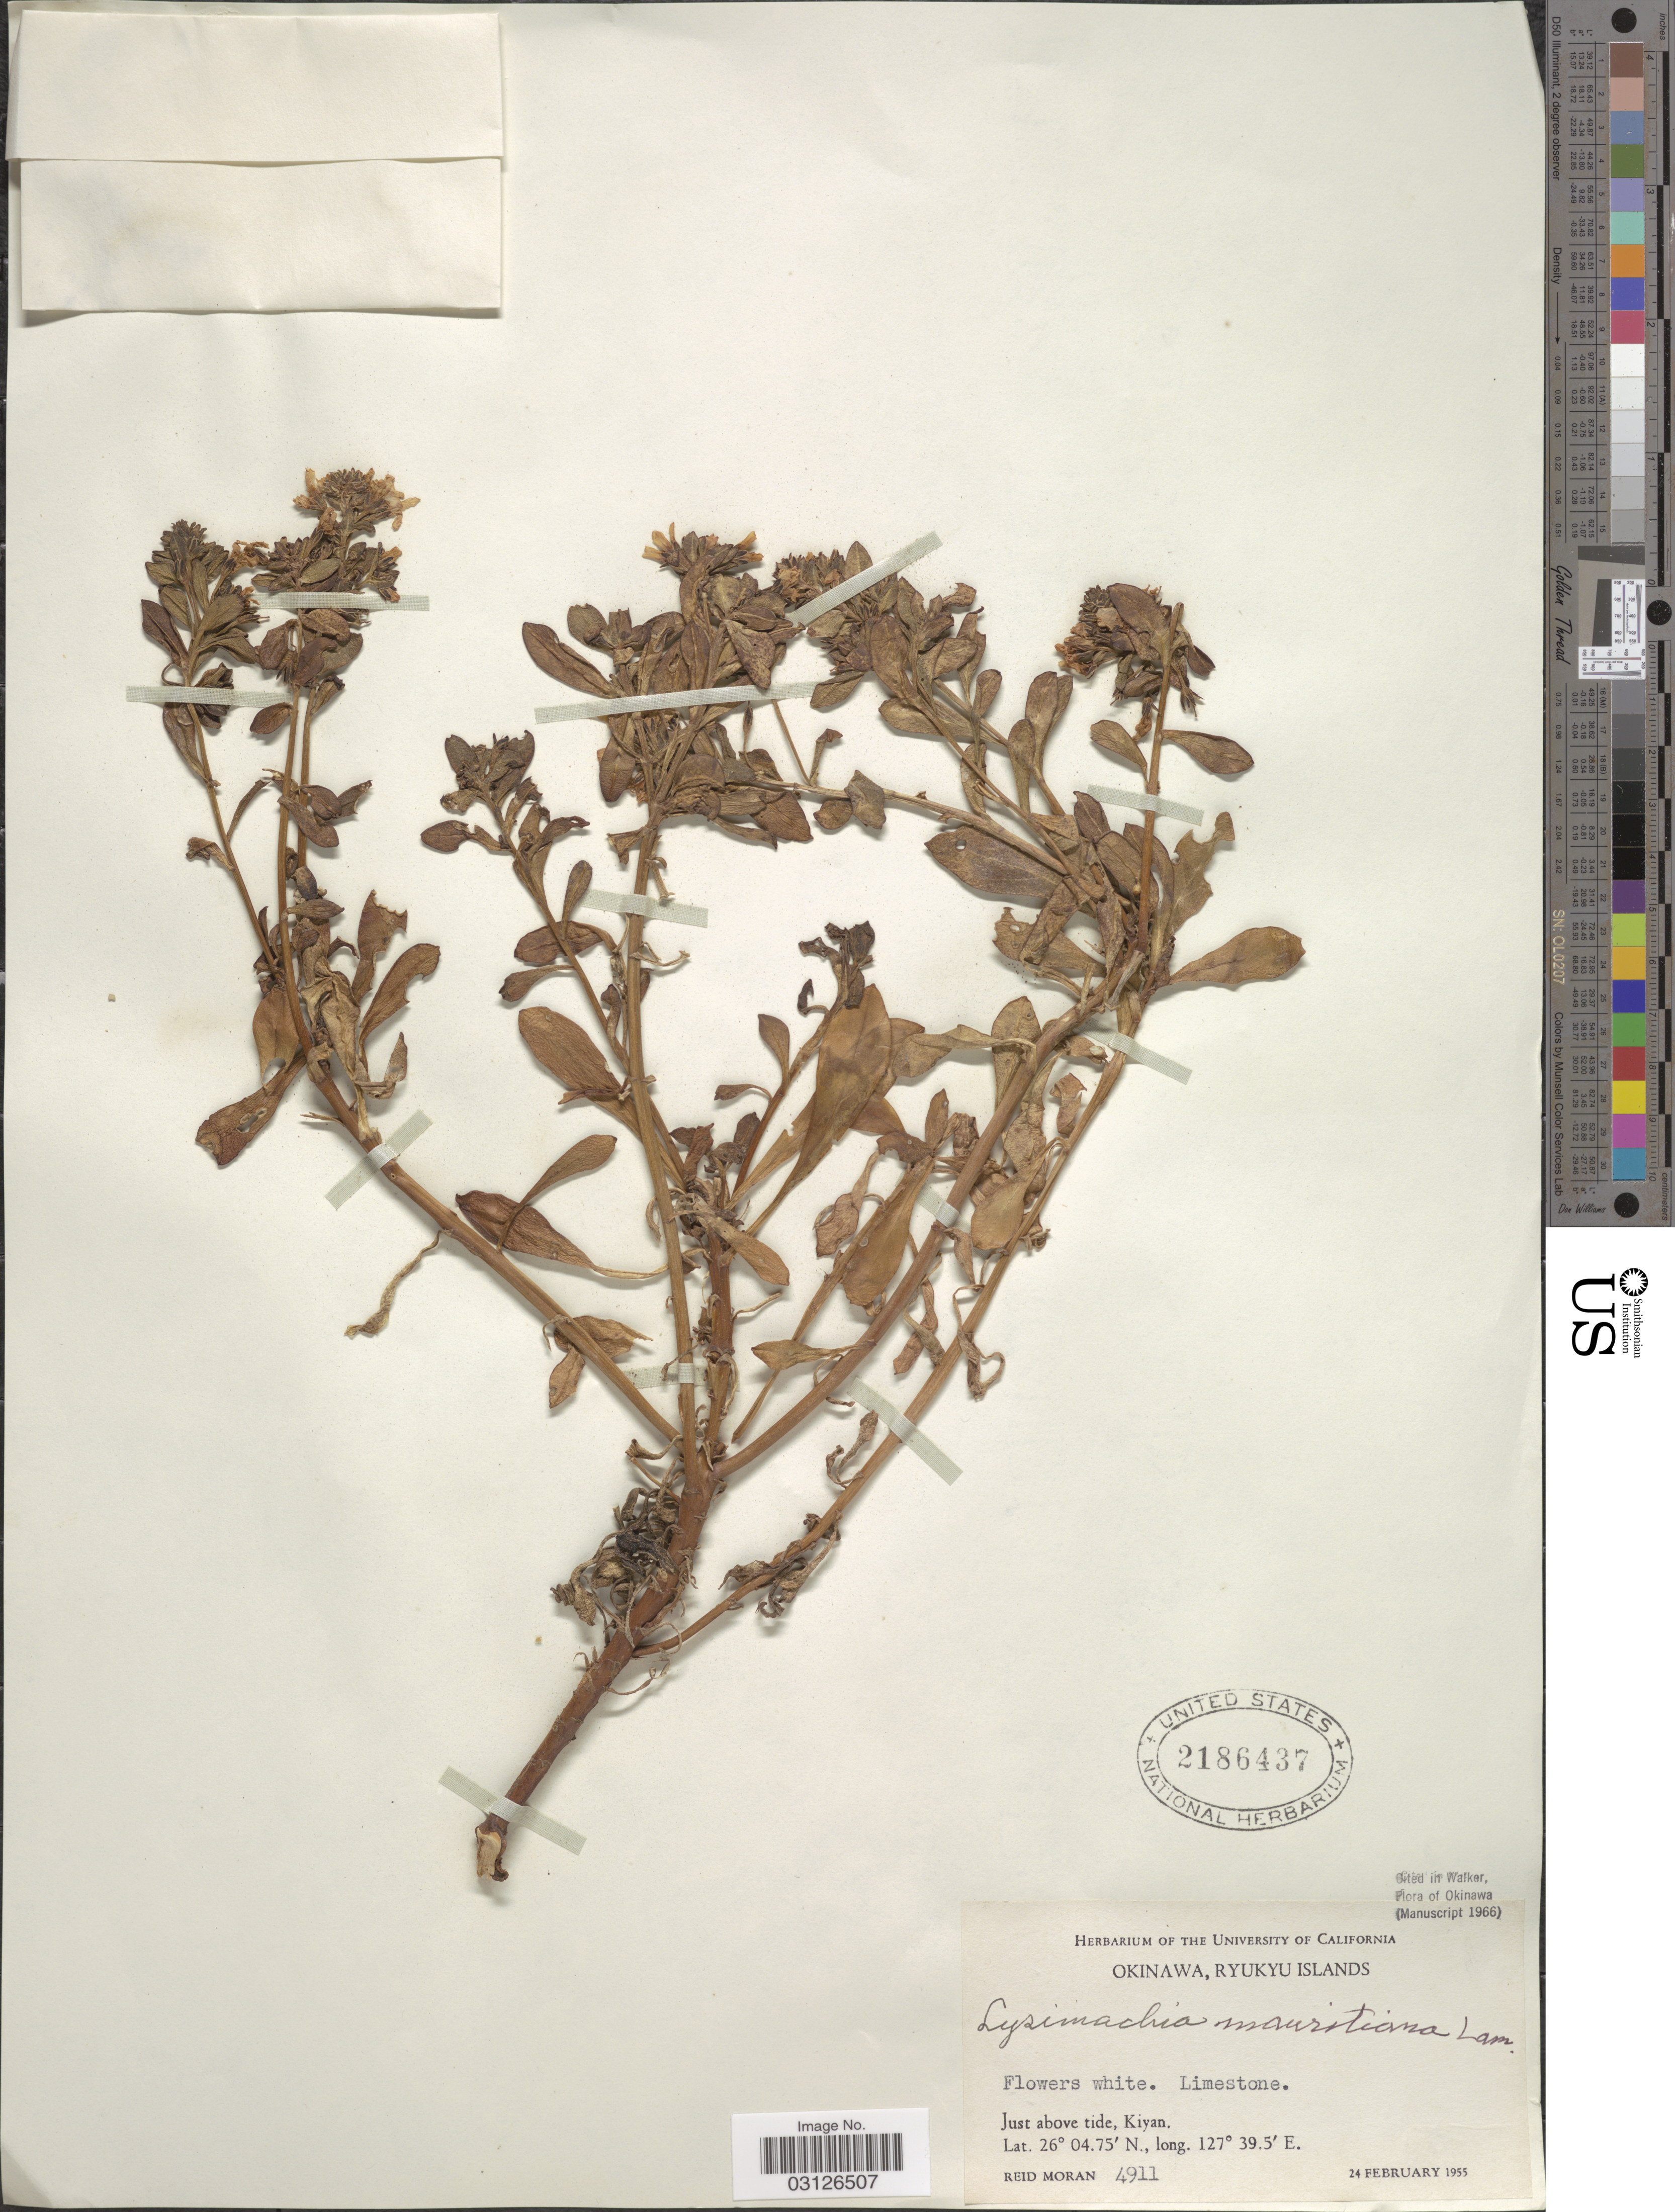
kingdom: Plantae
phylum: Tracheophyta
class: Magnoliopsida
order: Ericales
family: Primulaceae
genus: Lysimachia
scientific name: Lysimachia mauritiana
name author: Lam.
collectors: R. Moran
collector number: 4911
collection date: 1955-02-24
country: Japan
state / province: Okinawa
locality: Ryukyu Islands. Just above tide, Kiyan.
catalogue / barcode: US 2186437